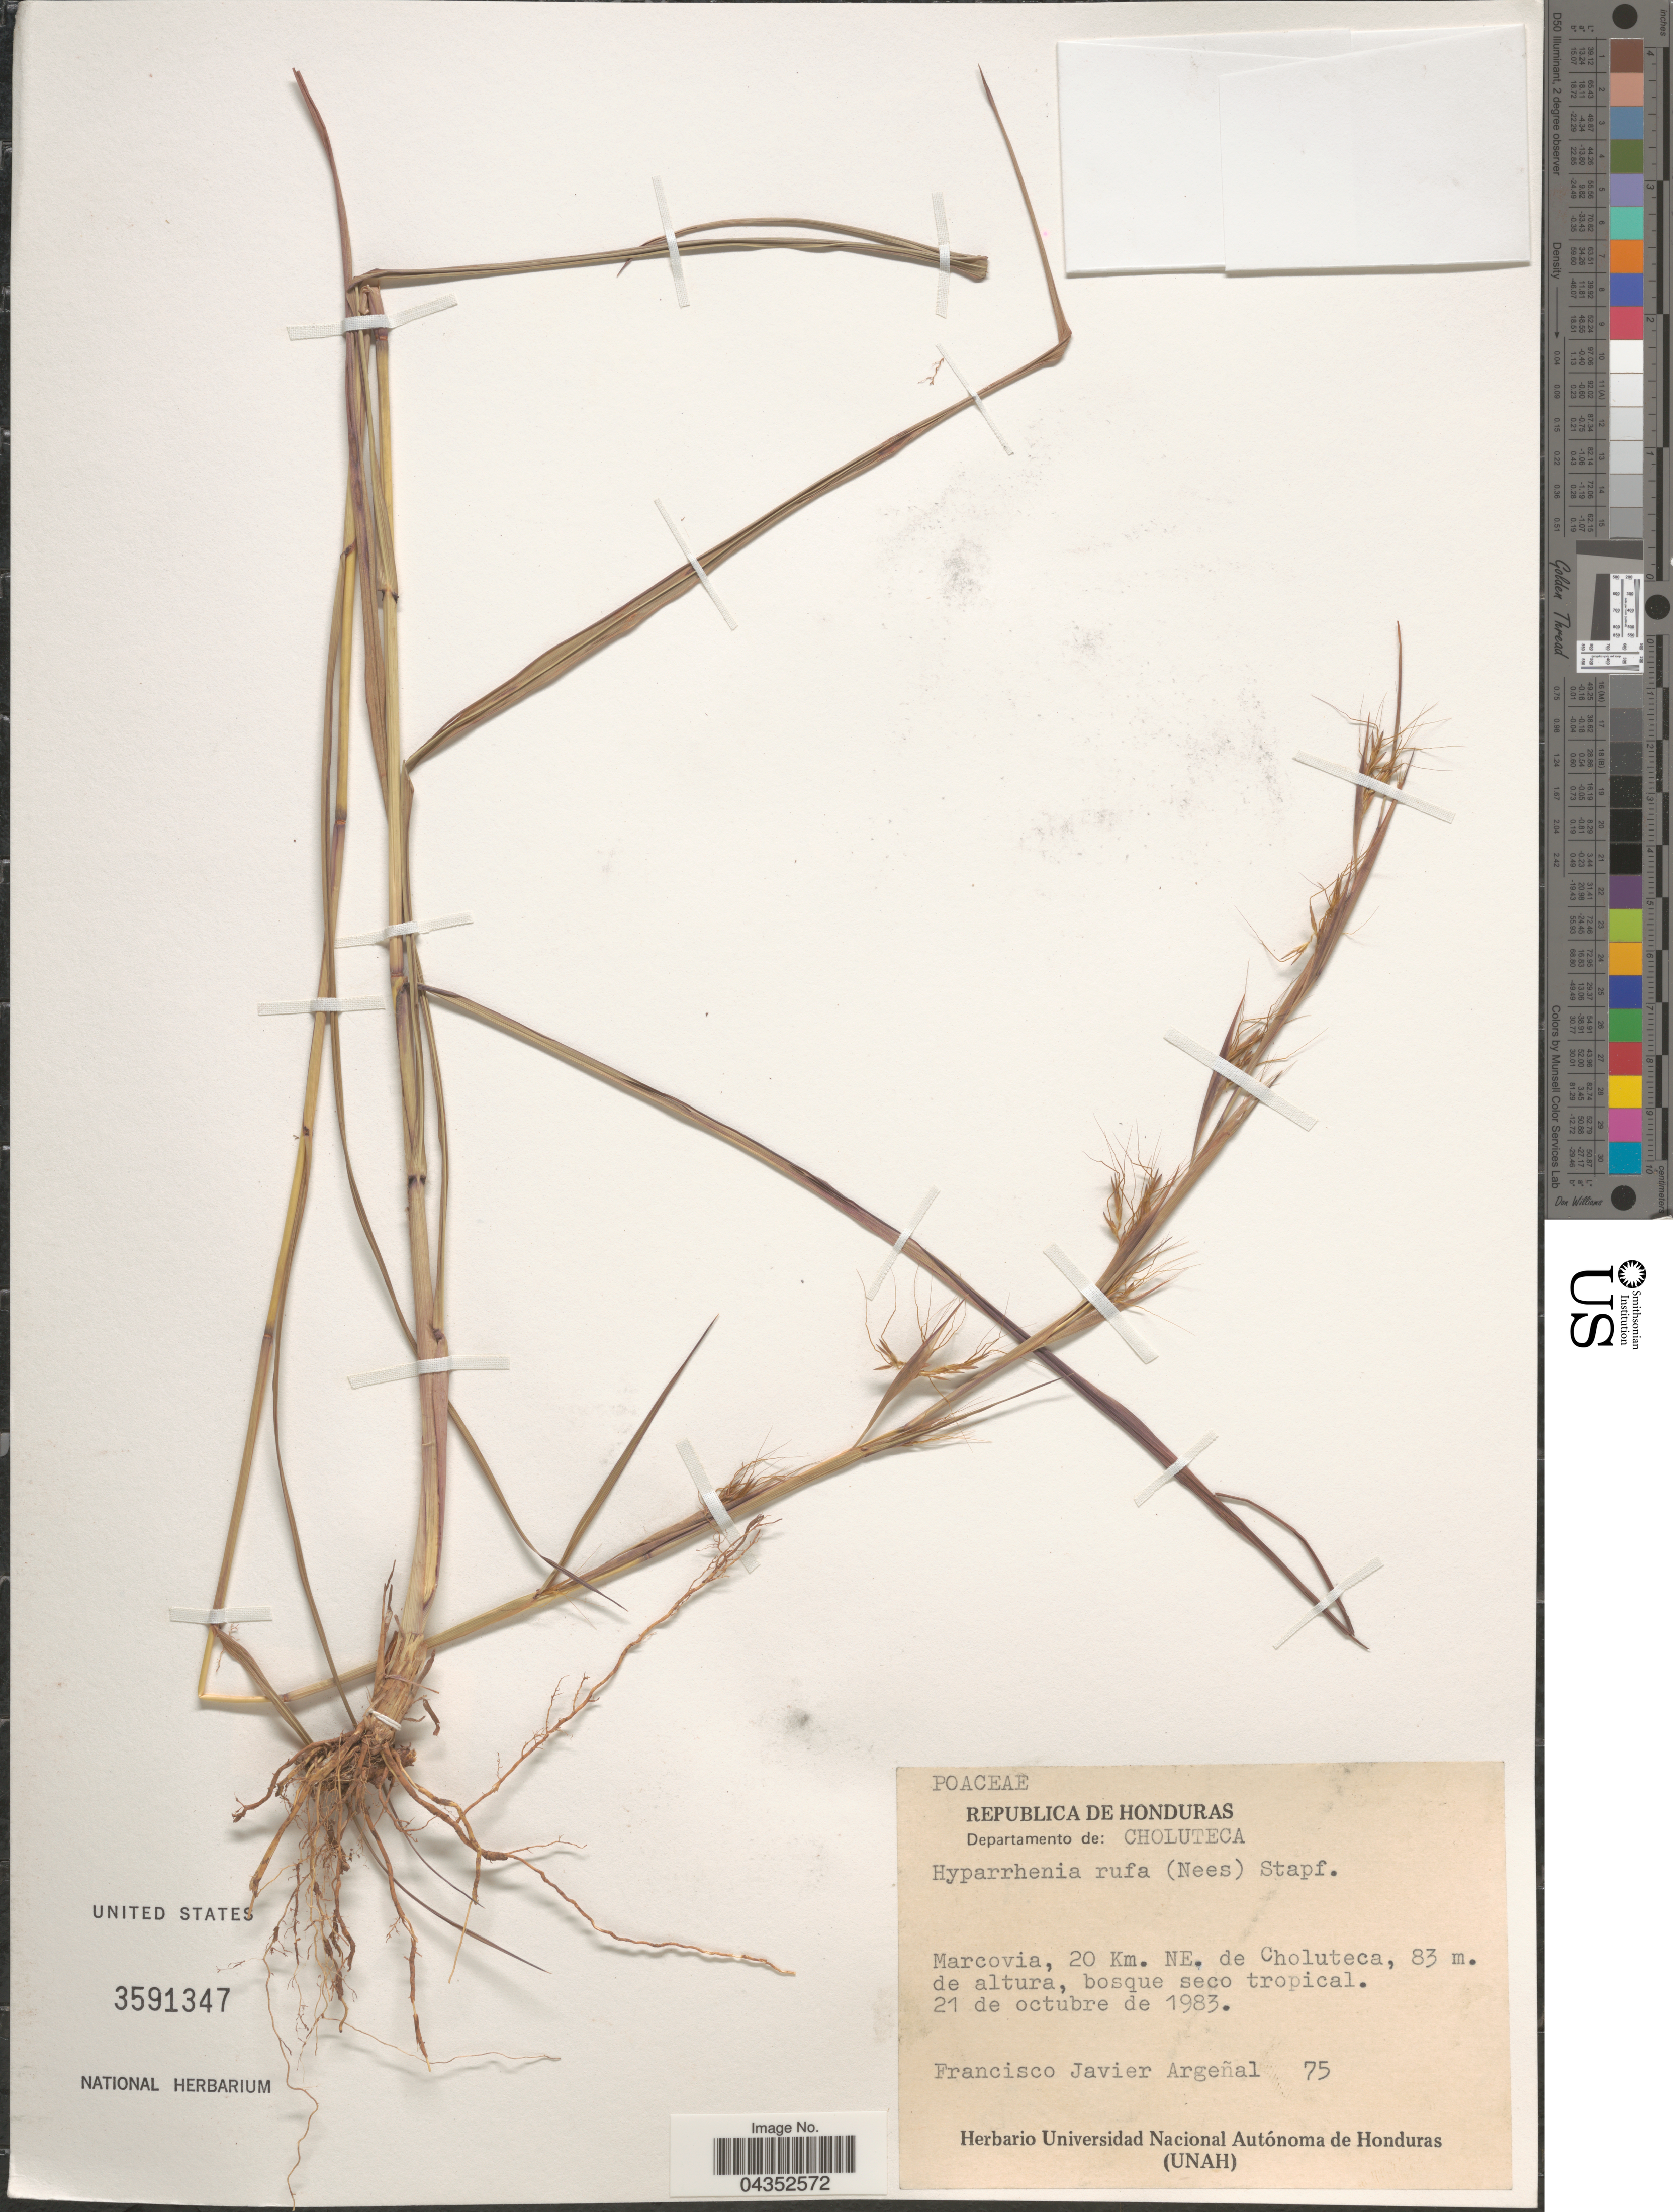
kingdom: Plantae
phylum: Tracheophyta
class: Liliopsida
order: Poales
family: Poaceae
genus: Hyparrhenia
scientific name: Hyparrhenia rufa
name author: (Nees) Stapf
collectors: F. Argenal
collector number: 75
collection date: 1983-10-21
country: Honduras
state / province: Choluteca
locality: Republica de Honduras. Departamento de: Choluteca. Marcovia, 10 Km. NE. de Choluteca.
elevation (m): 83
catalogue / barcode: US 3591347